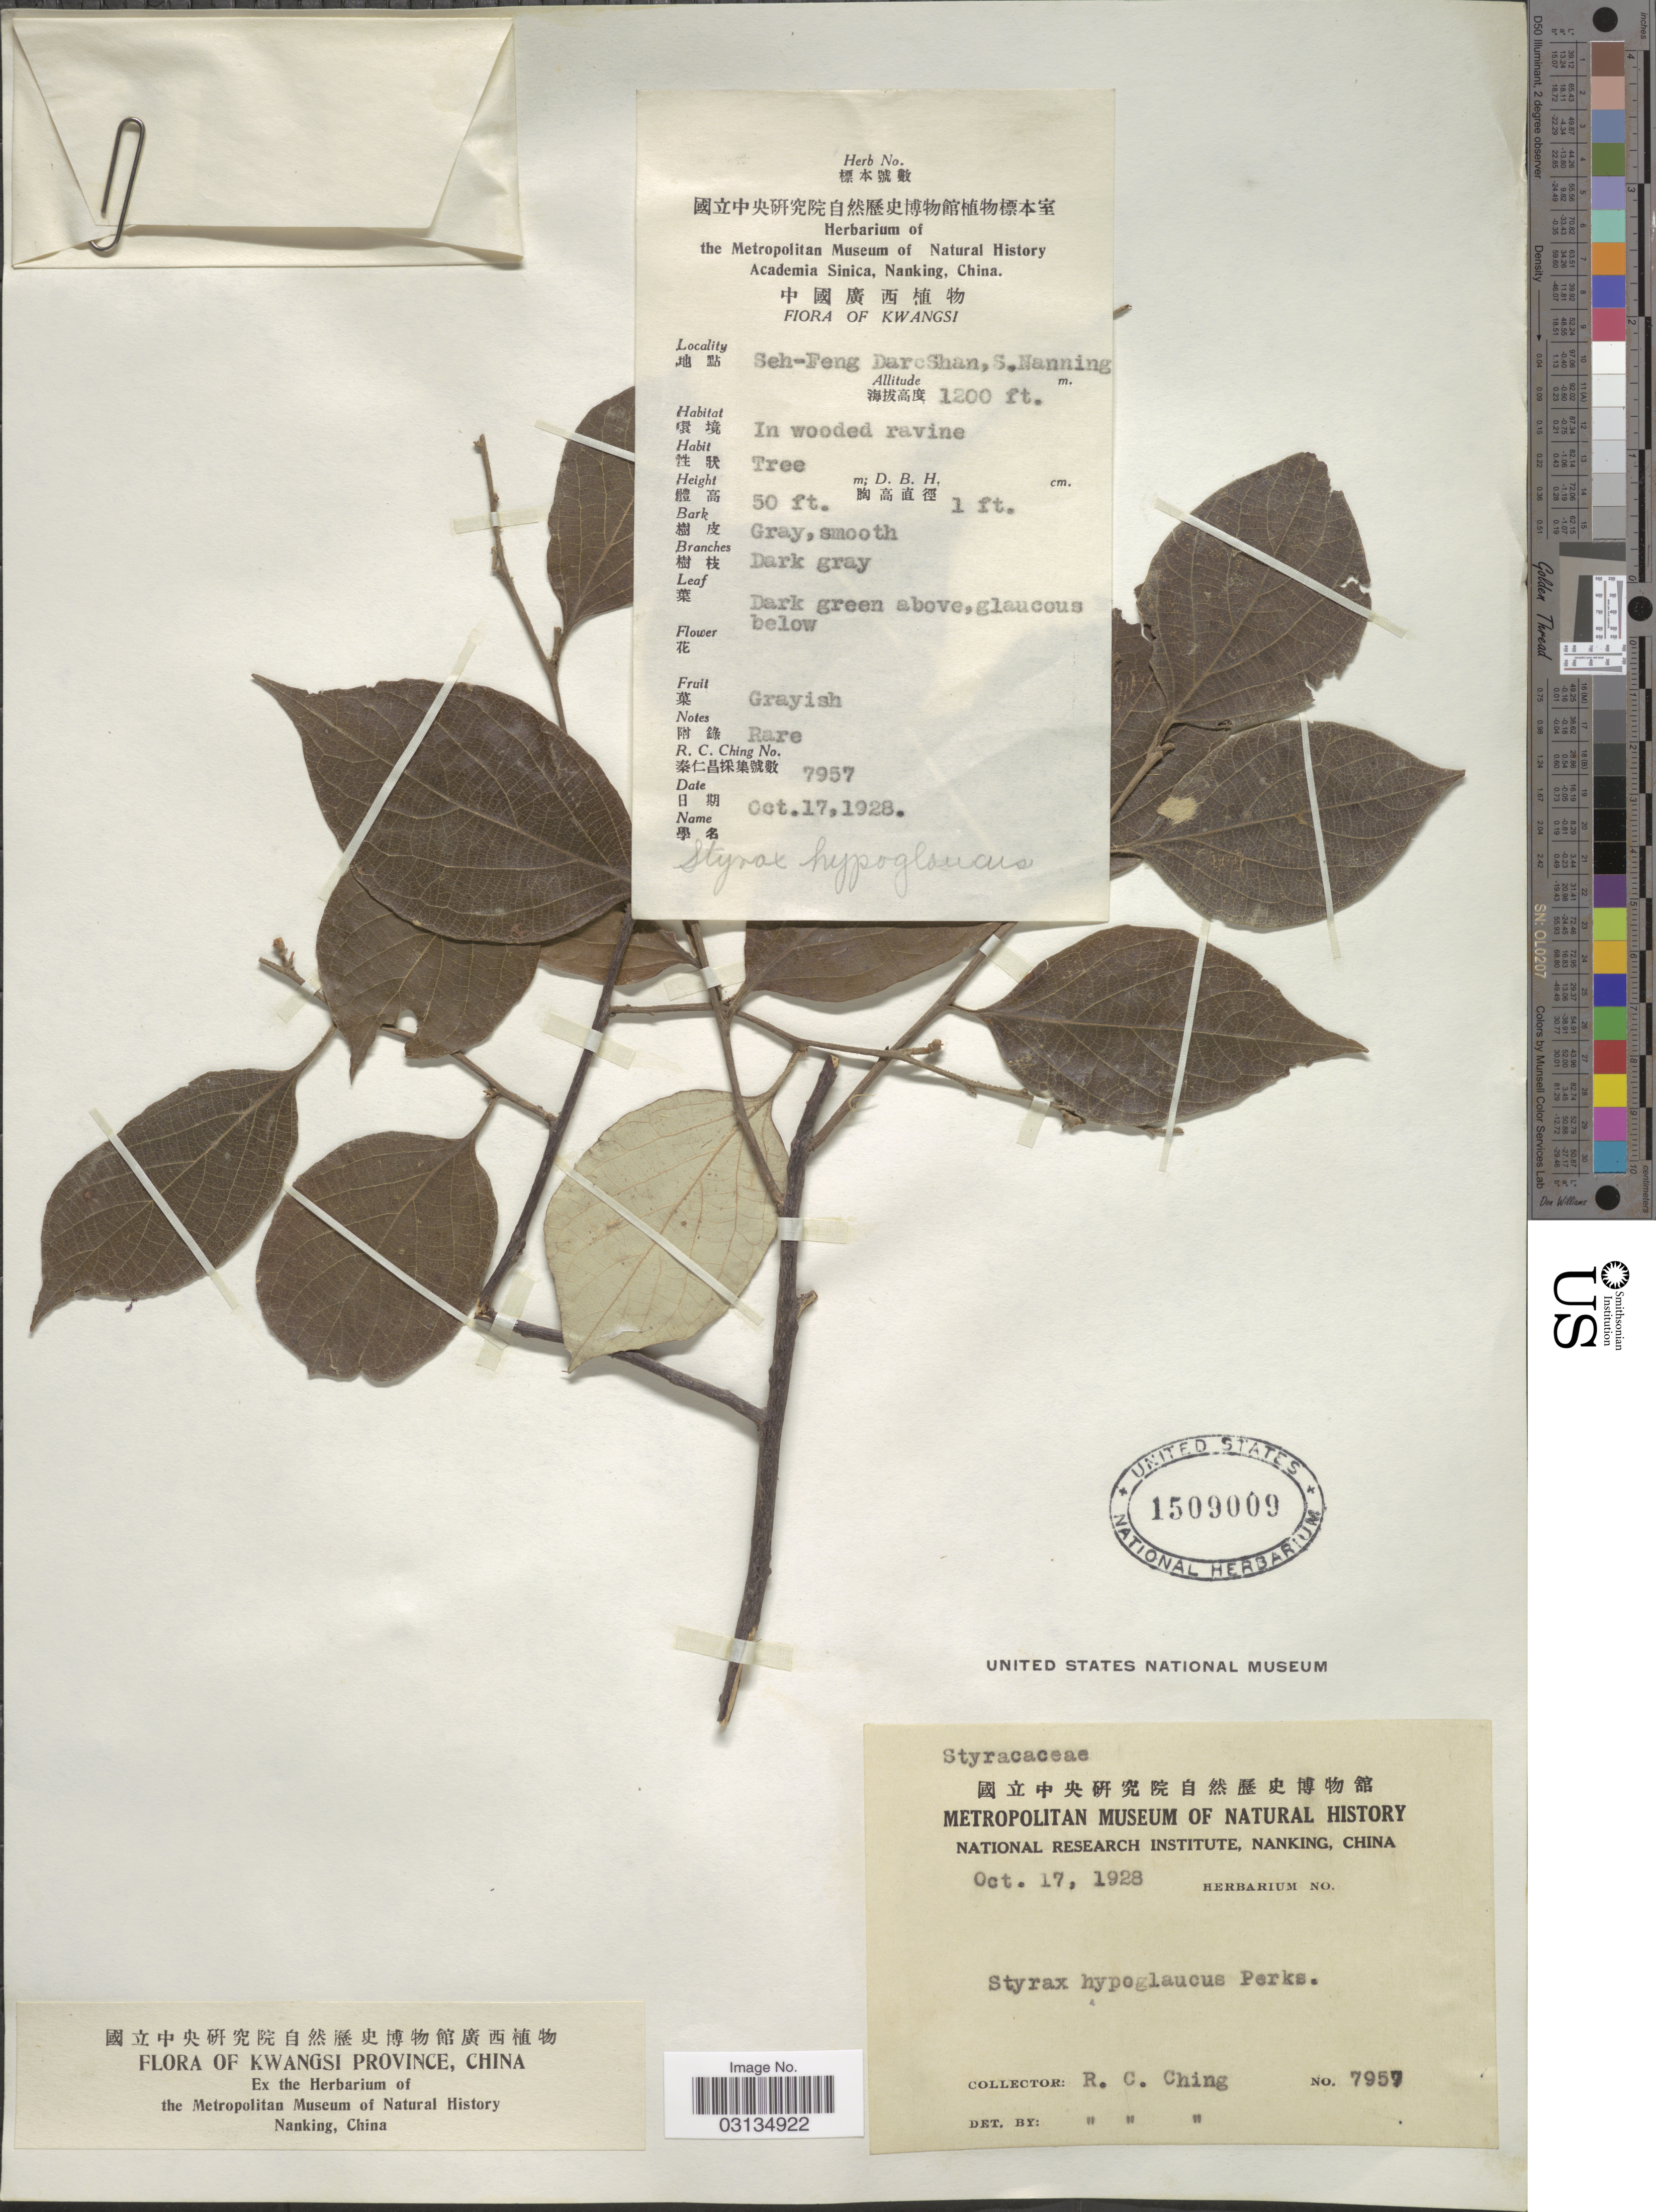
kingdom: Plantae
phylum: Tracheophyta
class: Magnoliopsida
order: Ericales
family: Styracaceae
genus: Styrax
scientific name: Styrax hypoglaucus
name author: Perkins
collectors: R. C. Ching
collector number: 7957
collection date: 1928-10-17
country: China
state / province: Guangxi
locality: Kwangsi Province. Seh-Feng DarcShan, S. Nanning.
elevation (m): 366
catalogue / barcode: US 1509009